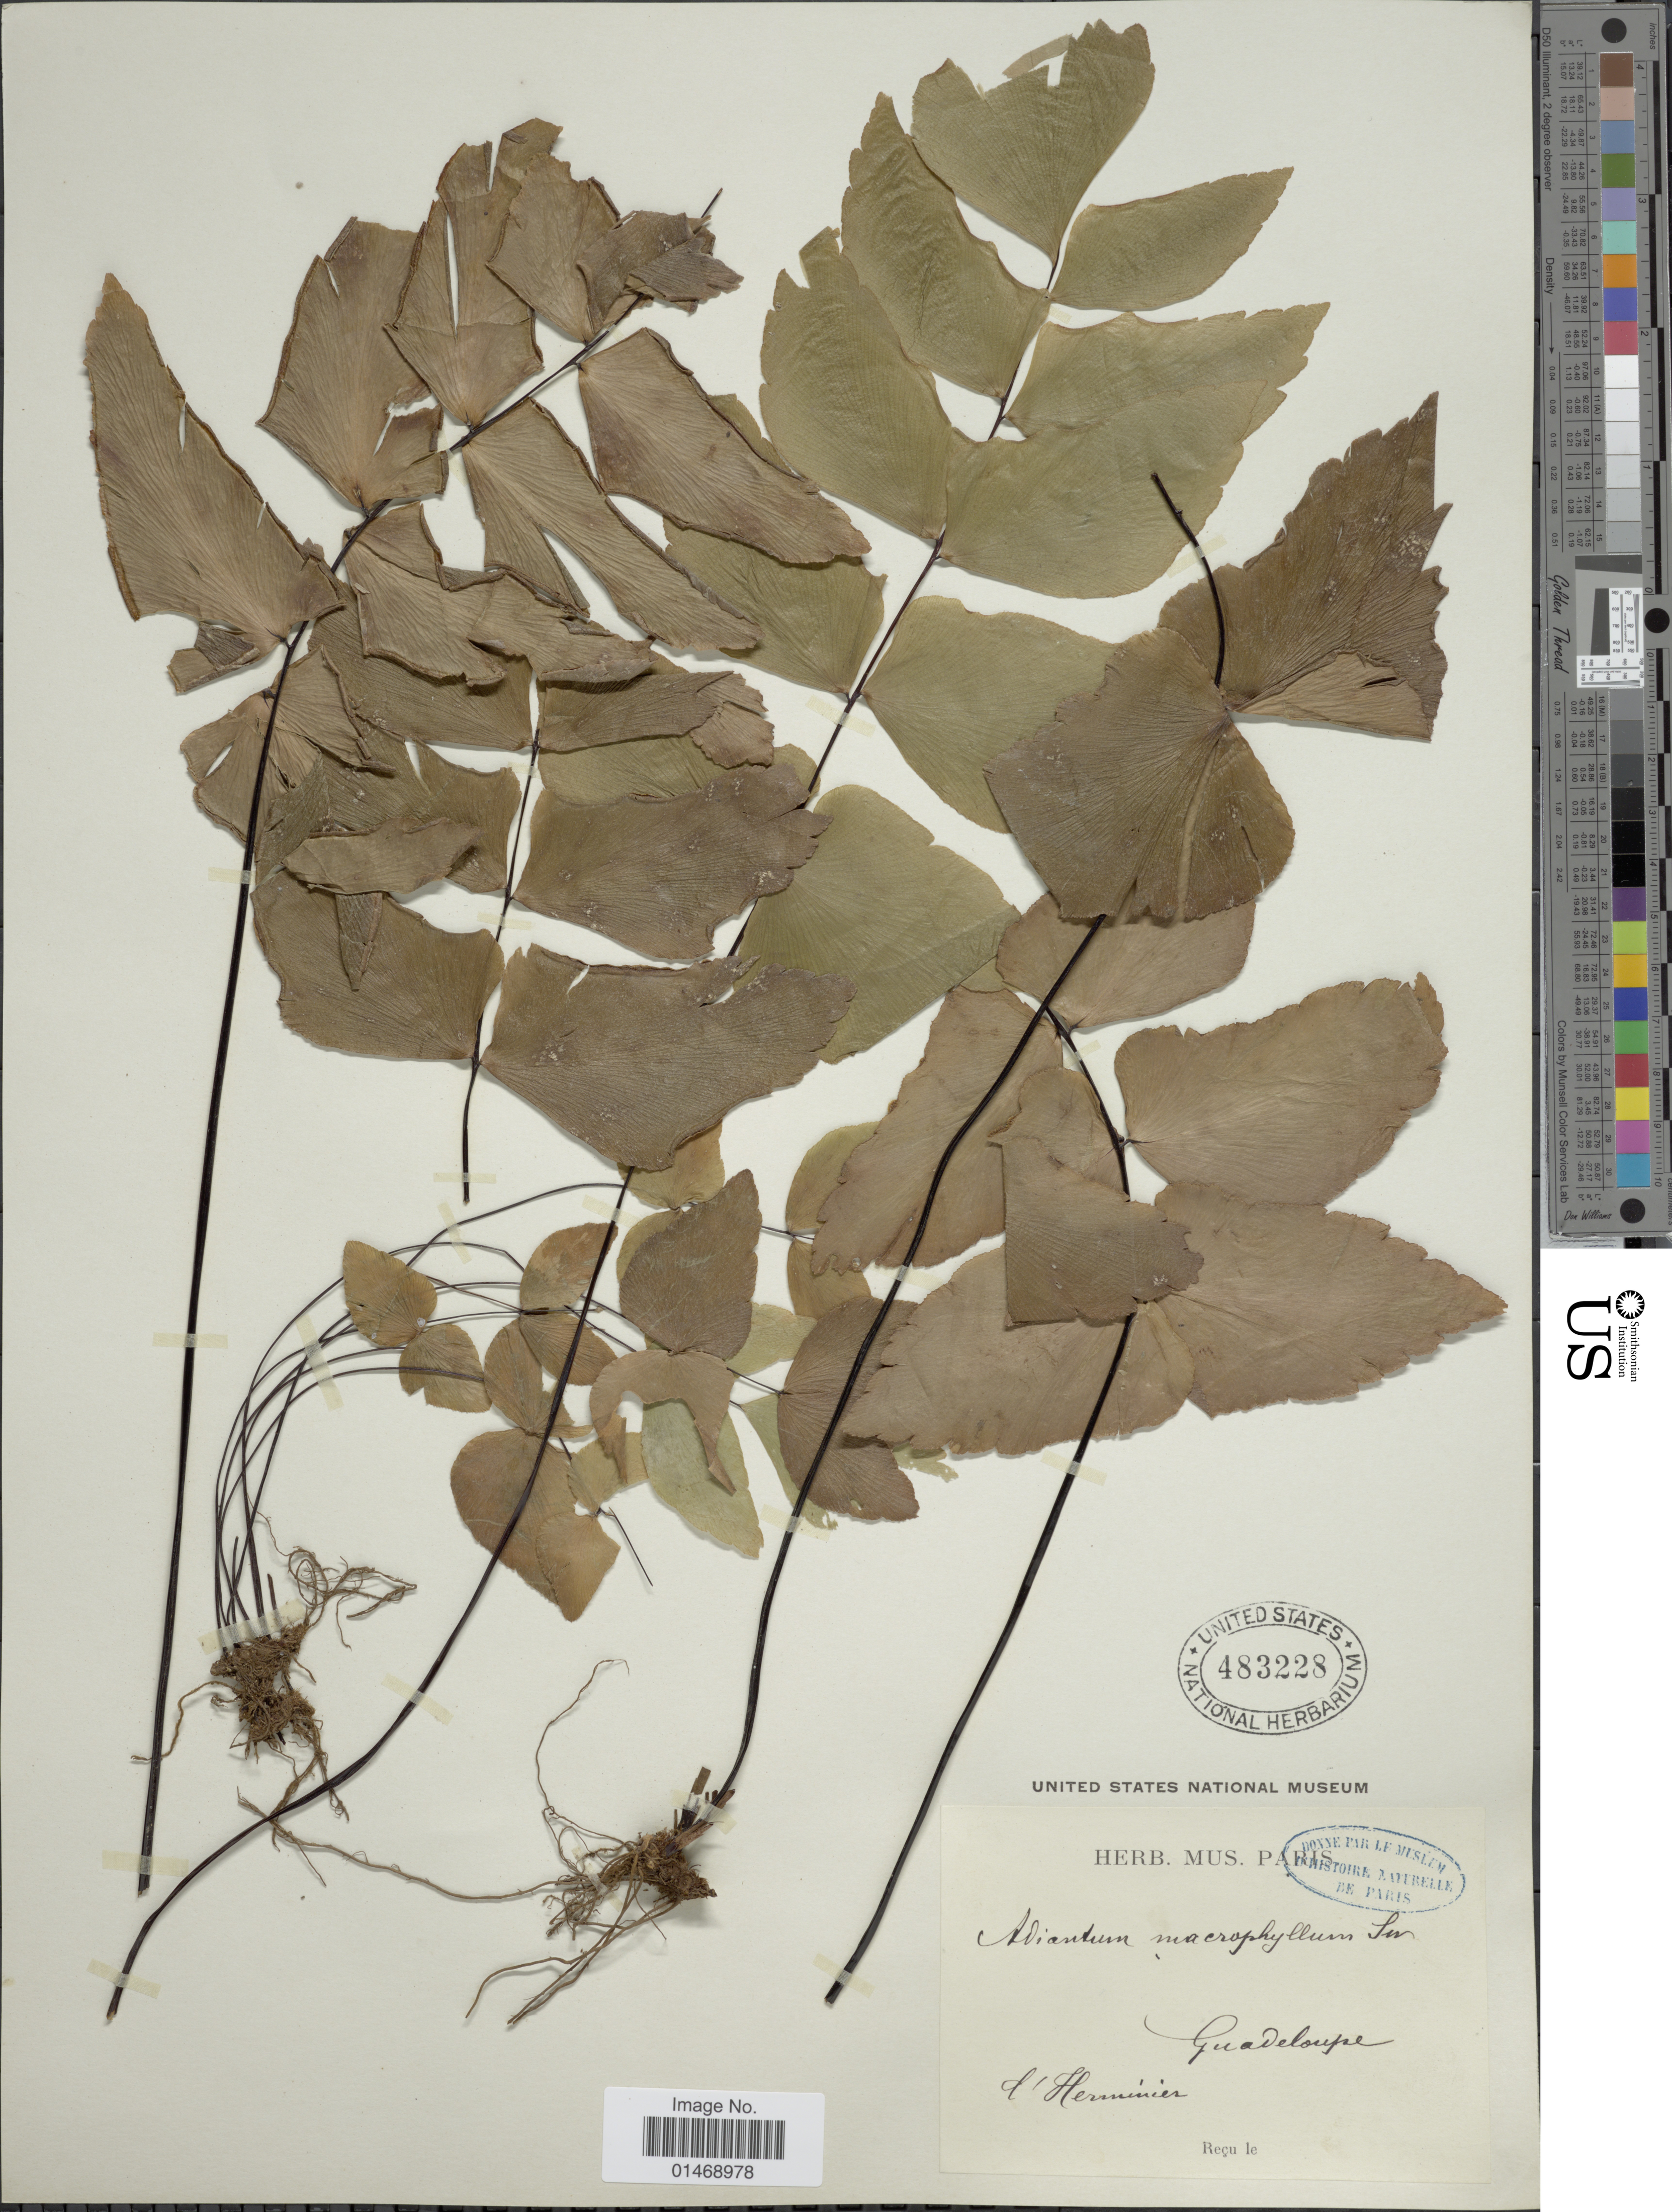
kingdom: Plantae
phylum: Tracheophyta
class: Polypodiopsida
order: Polypodiales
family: Pteridaceae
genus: Adiantum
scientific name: Adiantum macrophyllum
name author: Sw.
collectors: -. L'Herminier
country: Guadeloupe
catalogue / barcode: US 483228